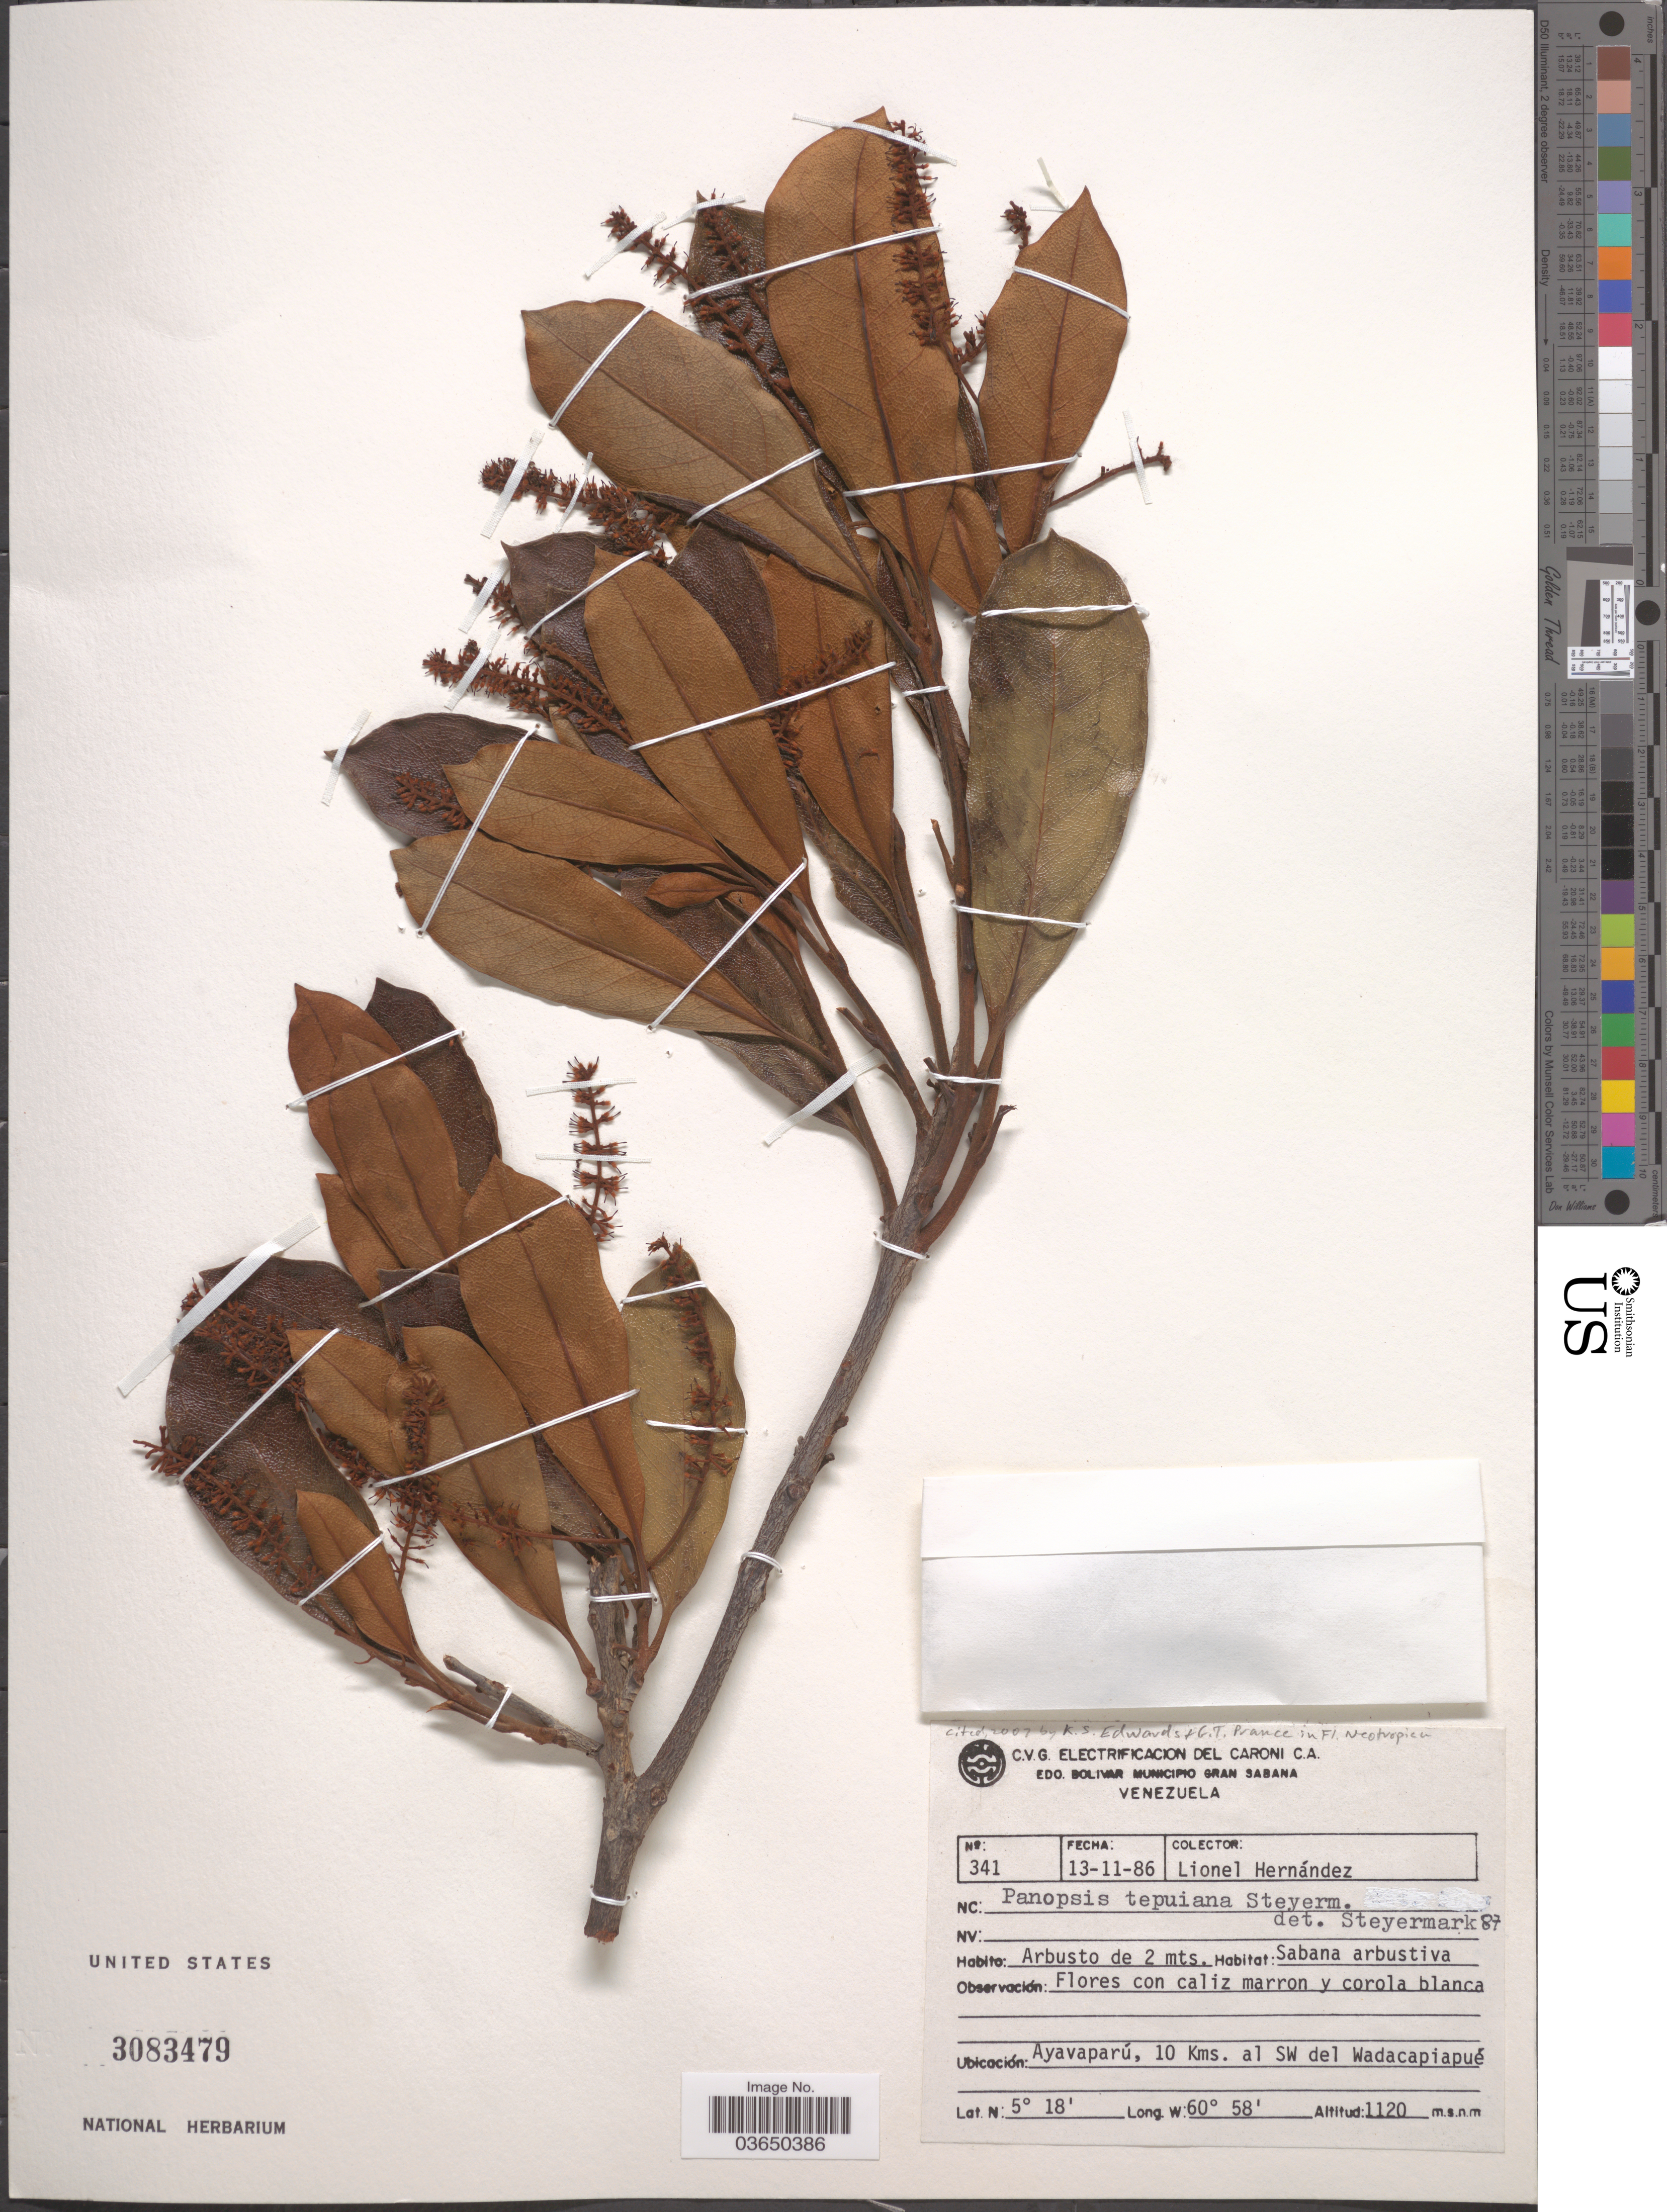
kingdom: Plantae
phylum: Tracheophyta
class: Magnoliopsida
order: Proteales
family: Proteaceae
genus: Panopsis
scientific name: Panopsis tepuiana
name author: Steyerm.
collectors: L. Hernández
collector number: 341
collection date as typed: Transcribed d/m/y: 13/11/86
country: Venezuela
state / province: Bolivar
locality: Edo. Bolivar Municipio Gran Sabana. Ayavaparú, 10 Kms. al SW del Wadacapiapué.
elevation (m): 1120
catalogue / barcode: US 3083479